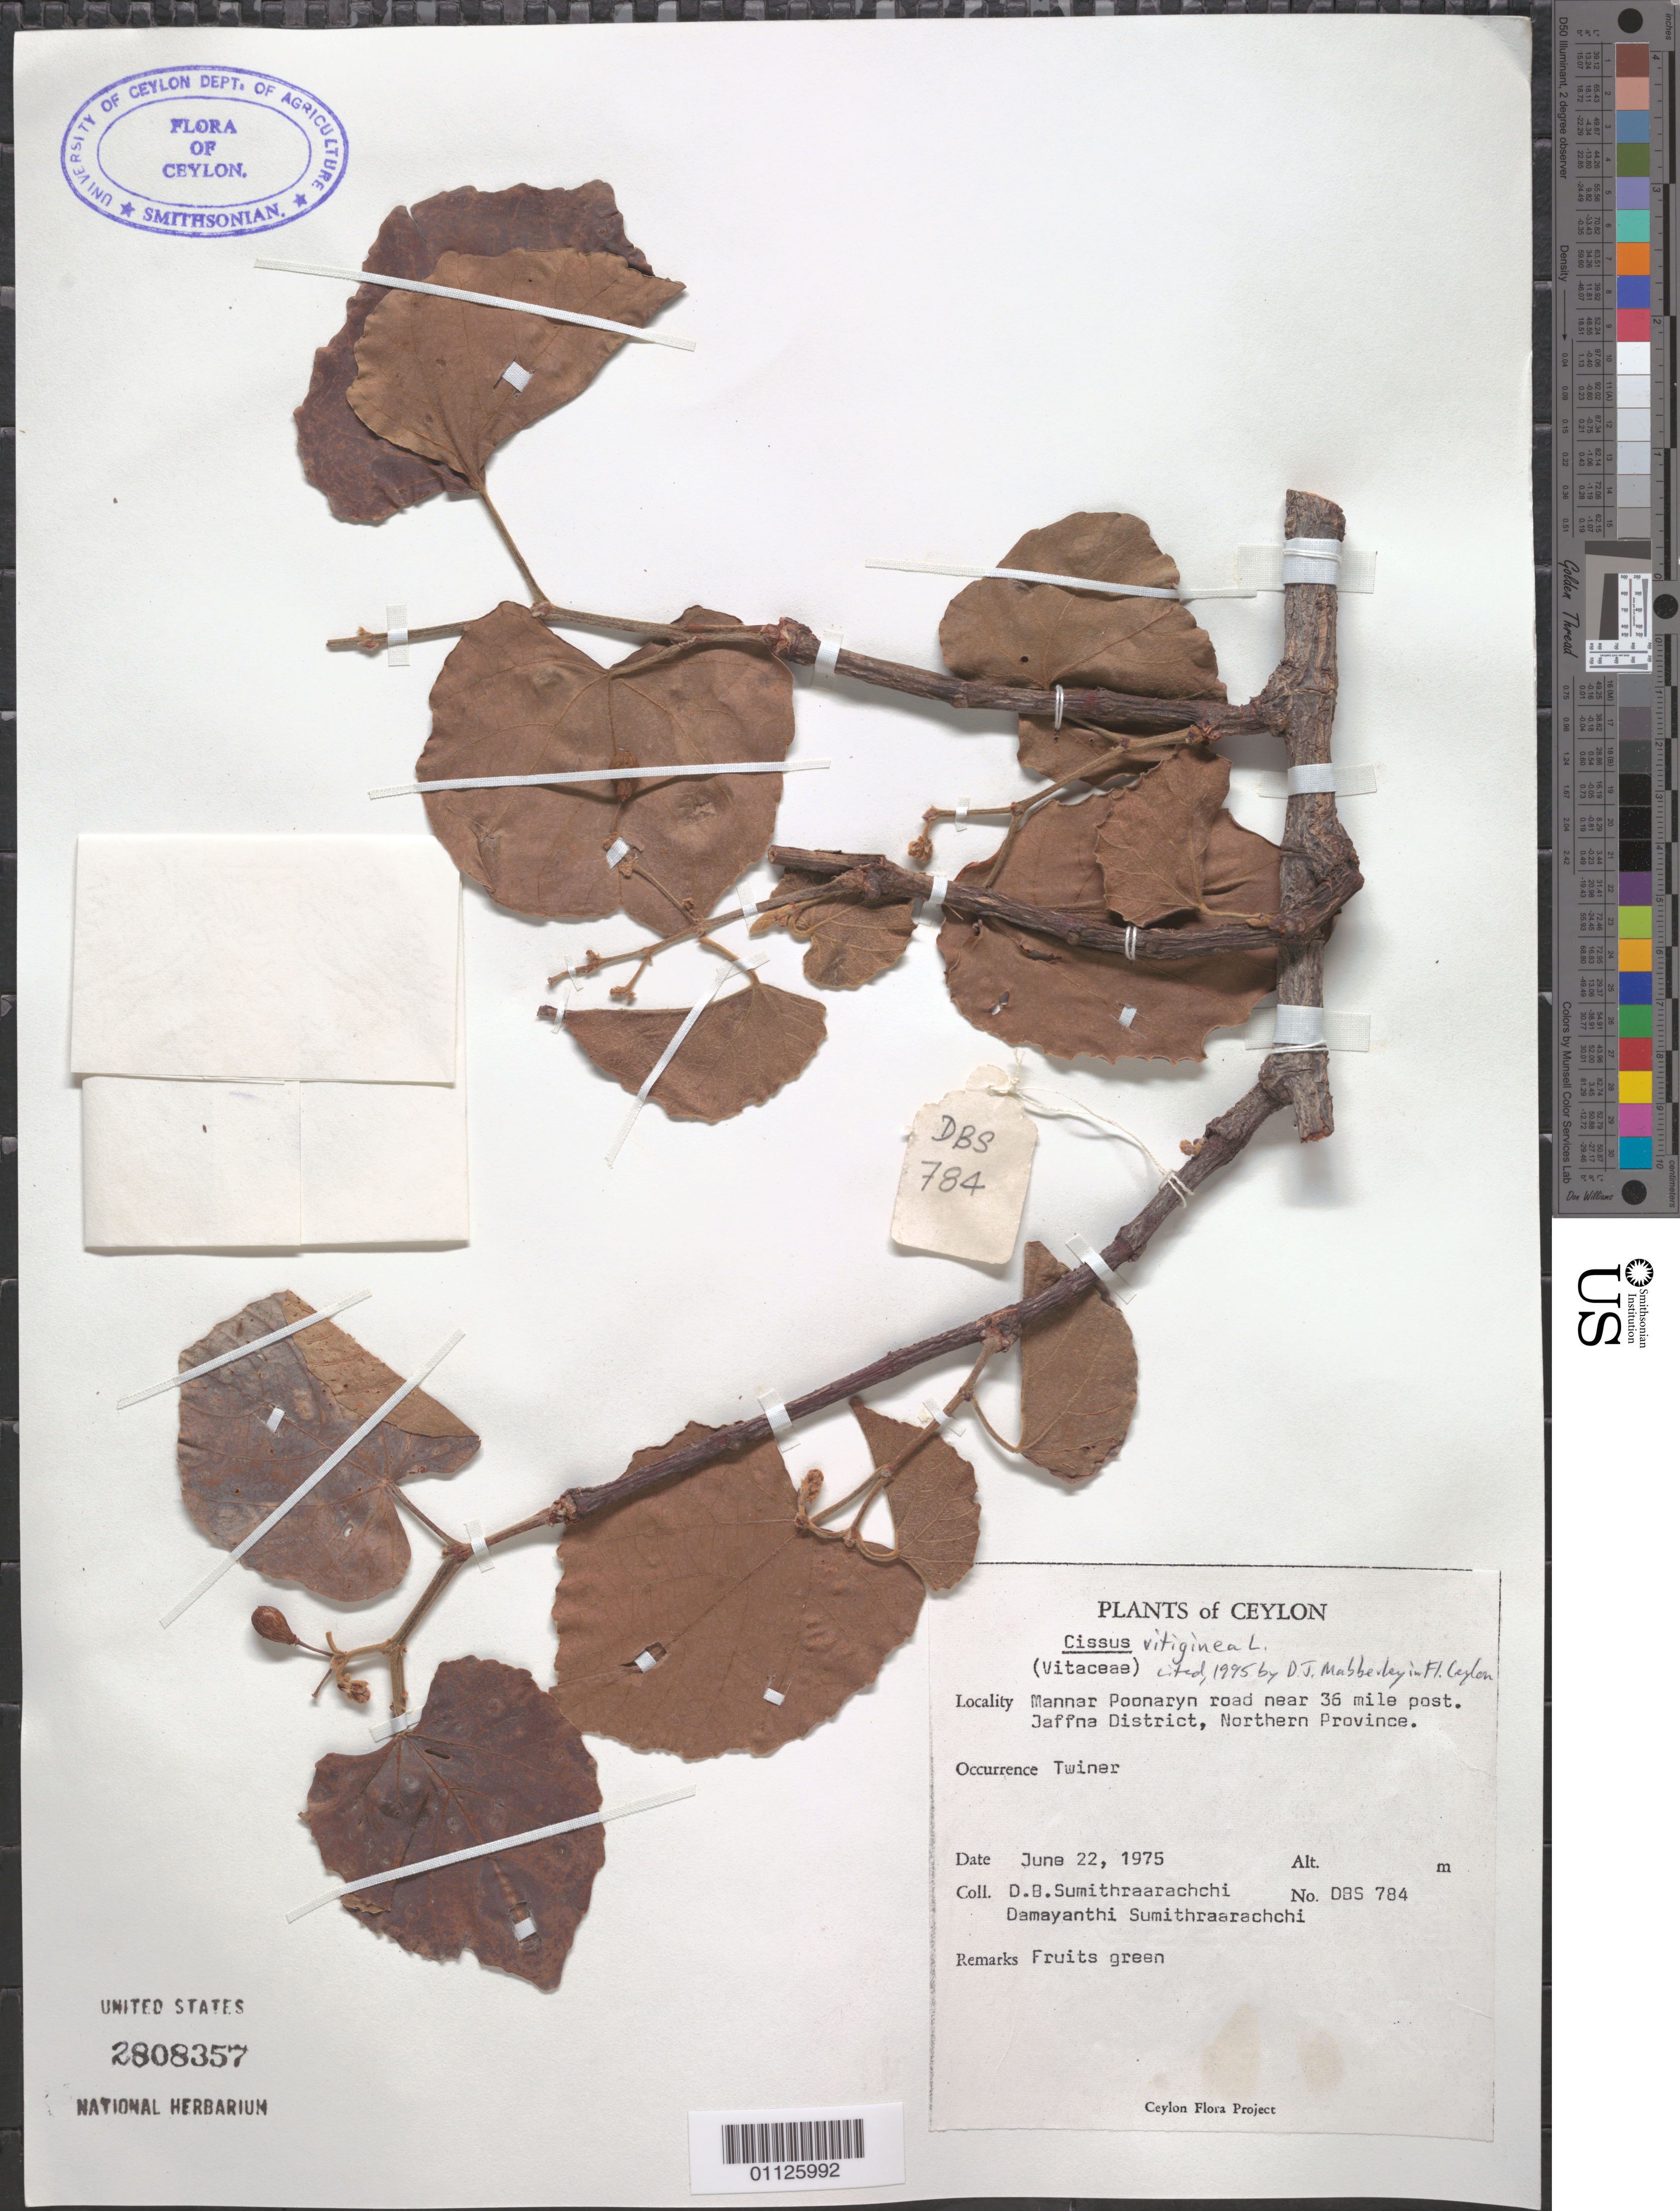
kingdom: Plantae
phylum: Tracheophyta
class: Magnoliopsida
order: Vitales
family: Vitaceae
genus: Cissus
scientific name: Cissus vitiginea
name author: L.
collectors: D. B. Sumithraarachchi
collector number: DBS 784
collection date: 1975-06-22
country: Sri Lanka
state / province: Northern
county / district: Jaffna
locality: Mannar Ponneryn road near 36 mi post.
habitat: Twiner.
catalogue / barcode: US 2808357